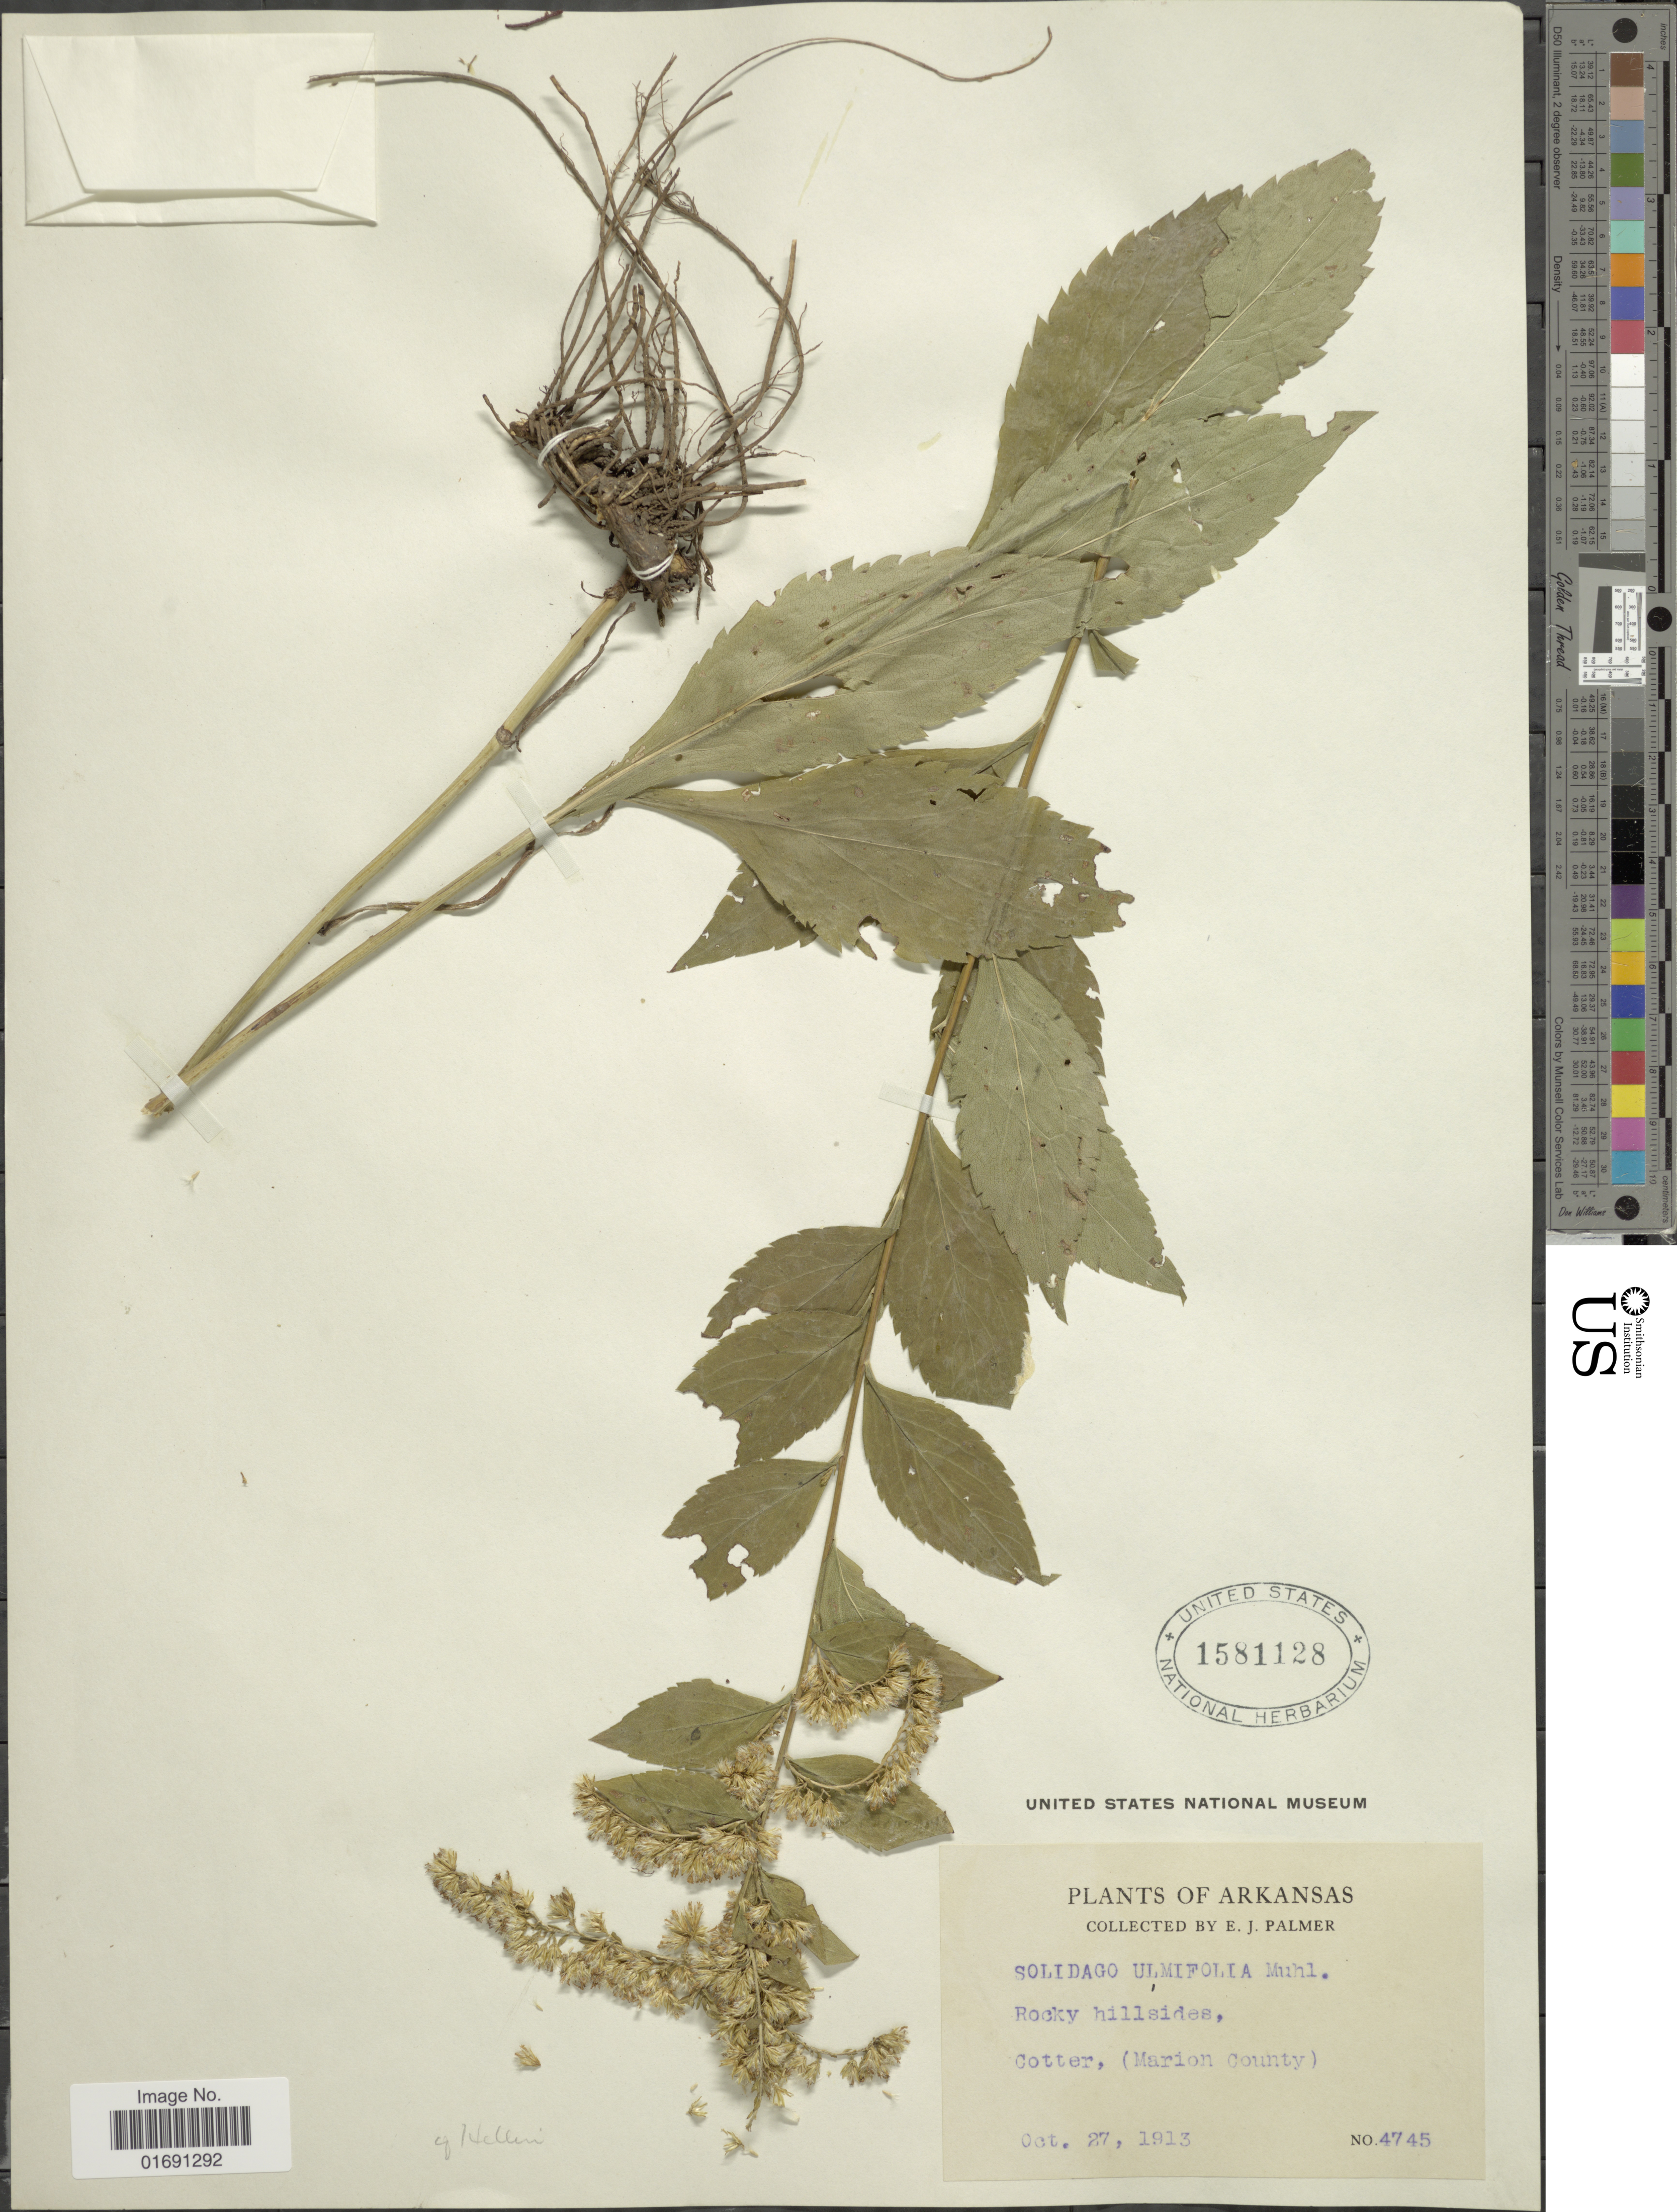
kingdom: Plantae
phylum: Tracheophyta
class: Magnoliopsida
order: Asterales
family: Asteraceae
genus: Solidago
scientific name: Solidago ulmifolia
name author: Muhl. ex Willd.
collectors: E. J. Palmer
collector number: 4745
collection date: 1913-10-27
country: United States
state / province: Arkansas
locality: Cotter, (Marion County)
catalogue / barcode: US 1581128